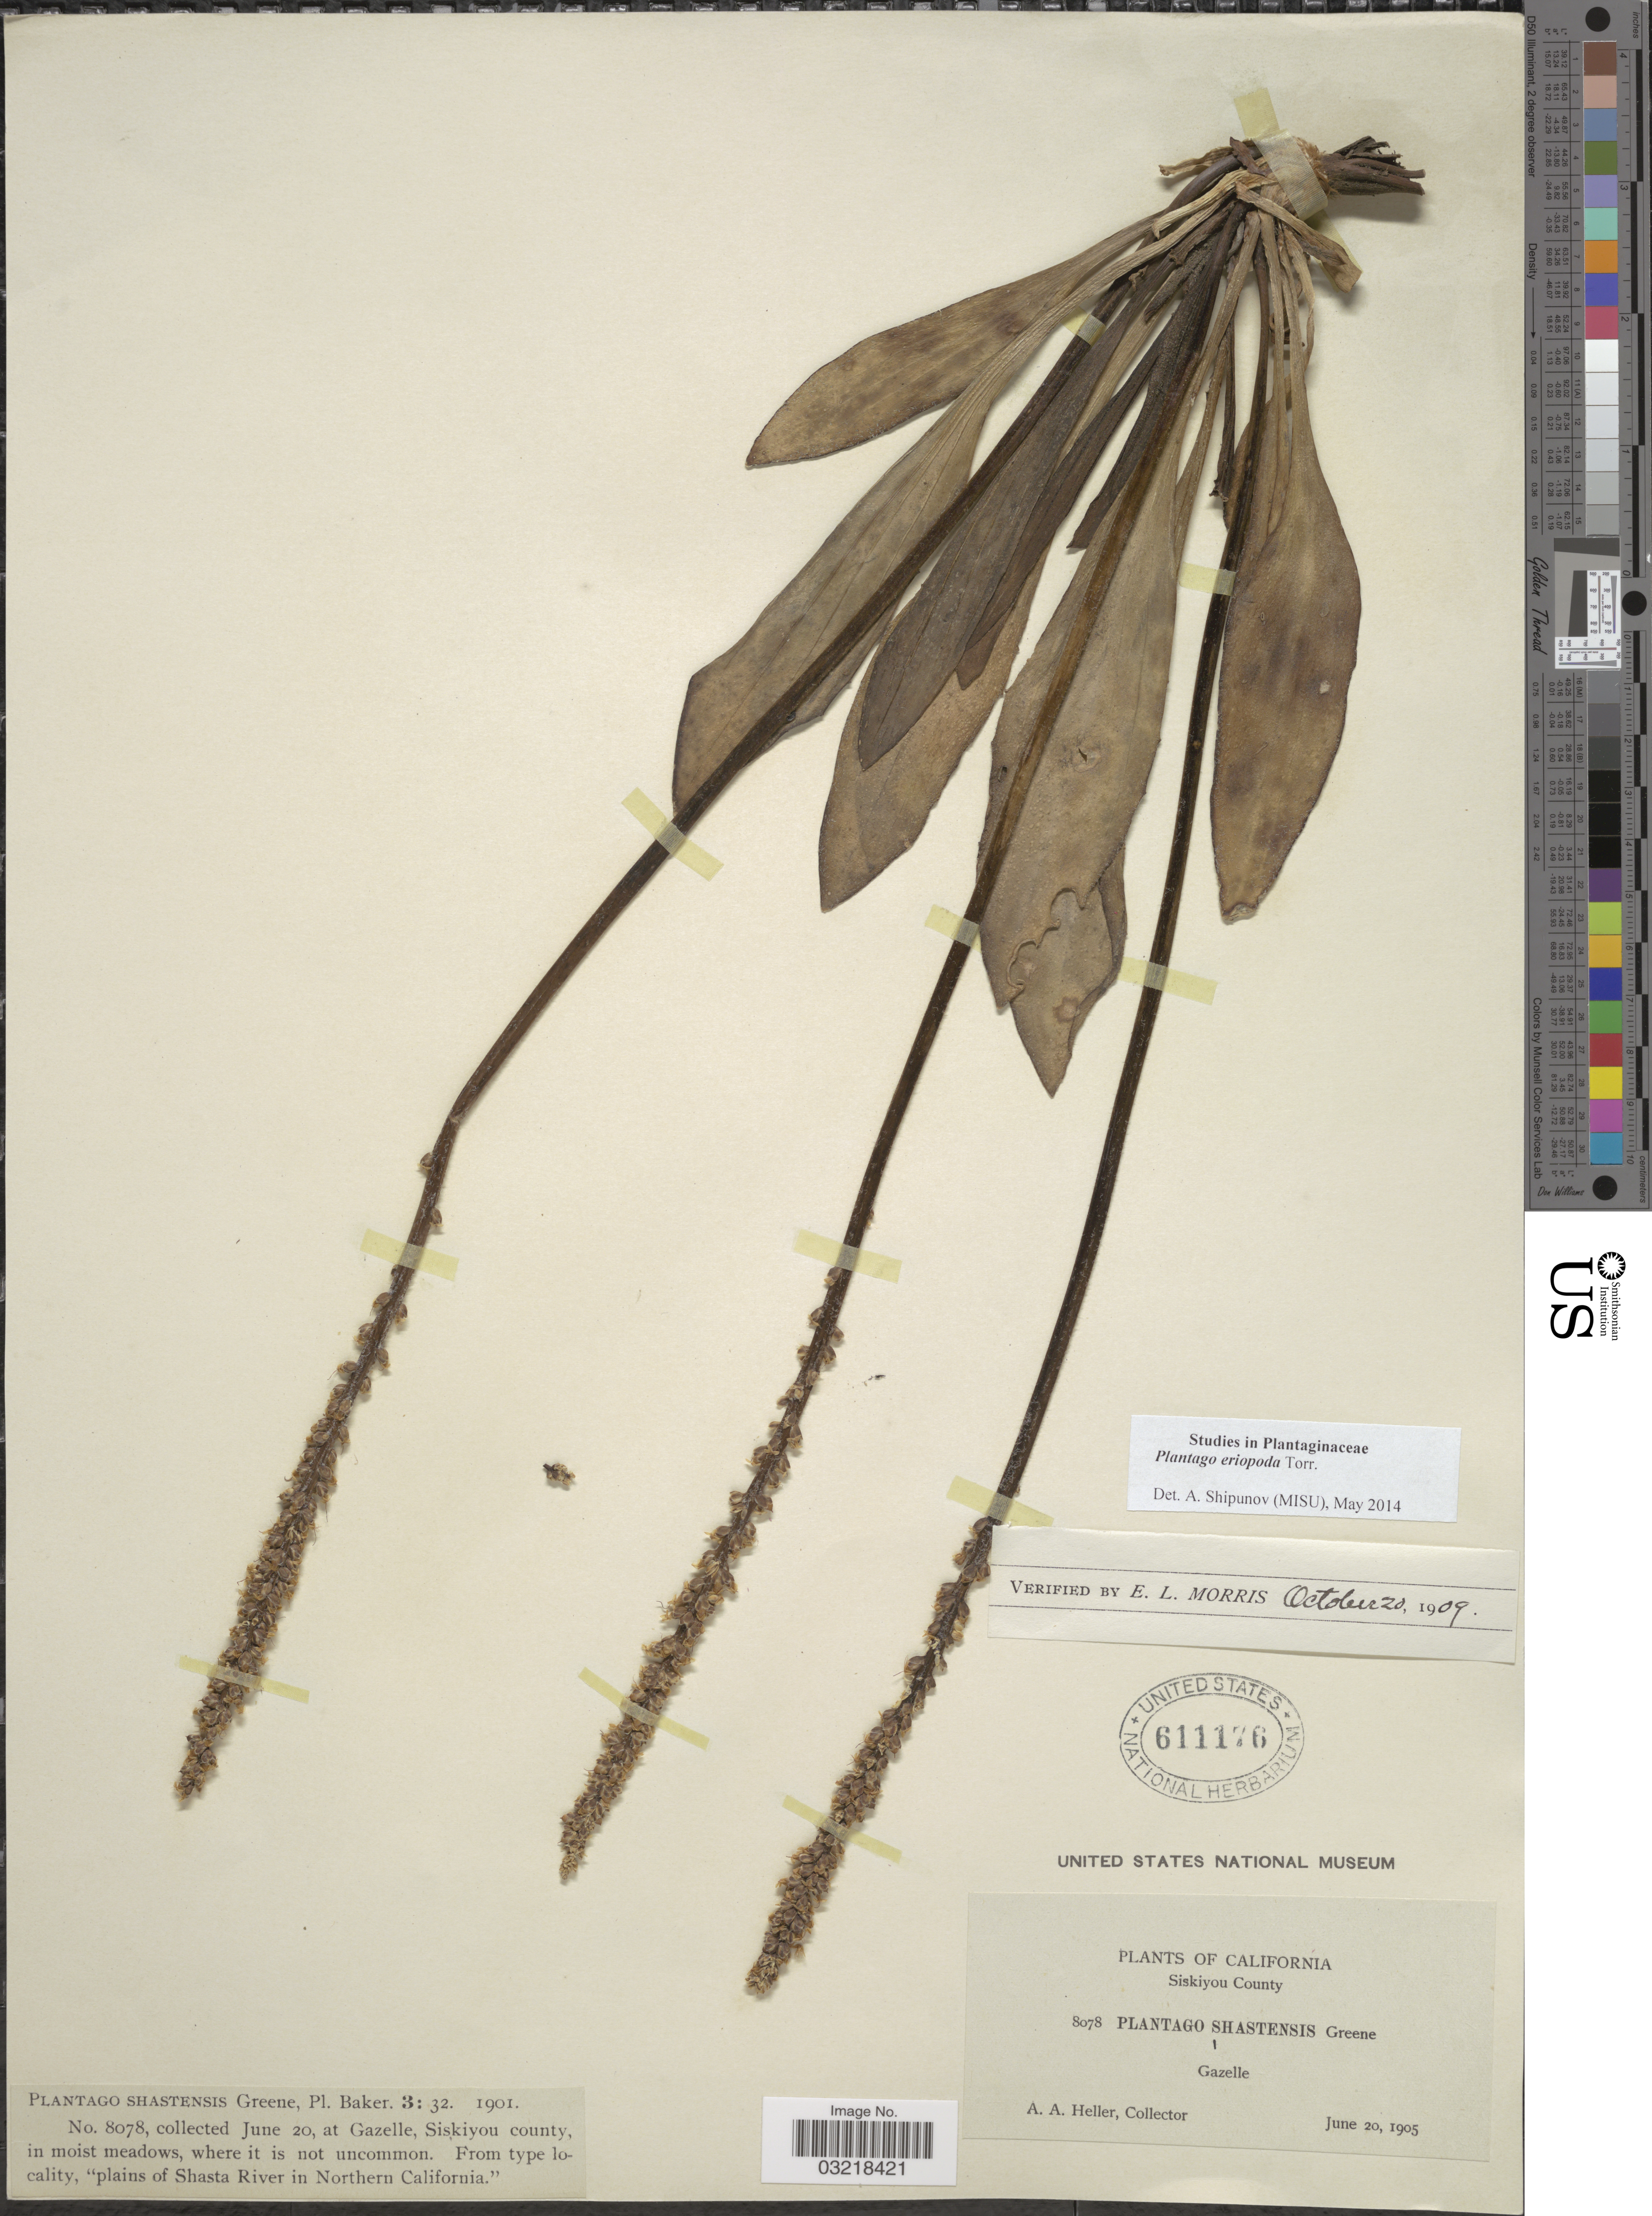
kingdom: Plantae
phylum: Tracheophyta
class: Magnoliopsida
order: Lamiales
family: Plantaginaceae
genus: Plantago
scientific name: Plantago eriopoda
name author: Torr.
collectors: A. A. Heller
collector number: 8078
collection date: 1905-06-20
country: United States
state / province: California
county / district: Siskiyou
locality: At Gazelle, Sikiyou County, in moist meadows.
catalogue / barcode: US 611176